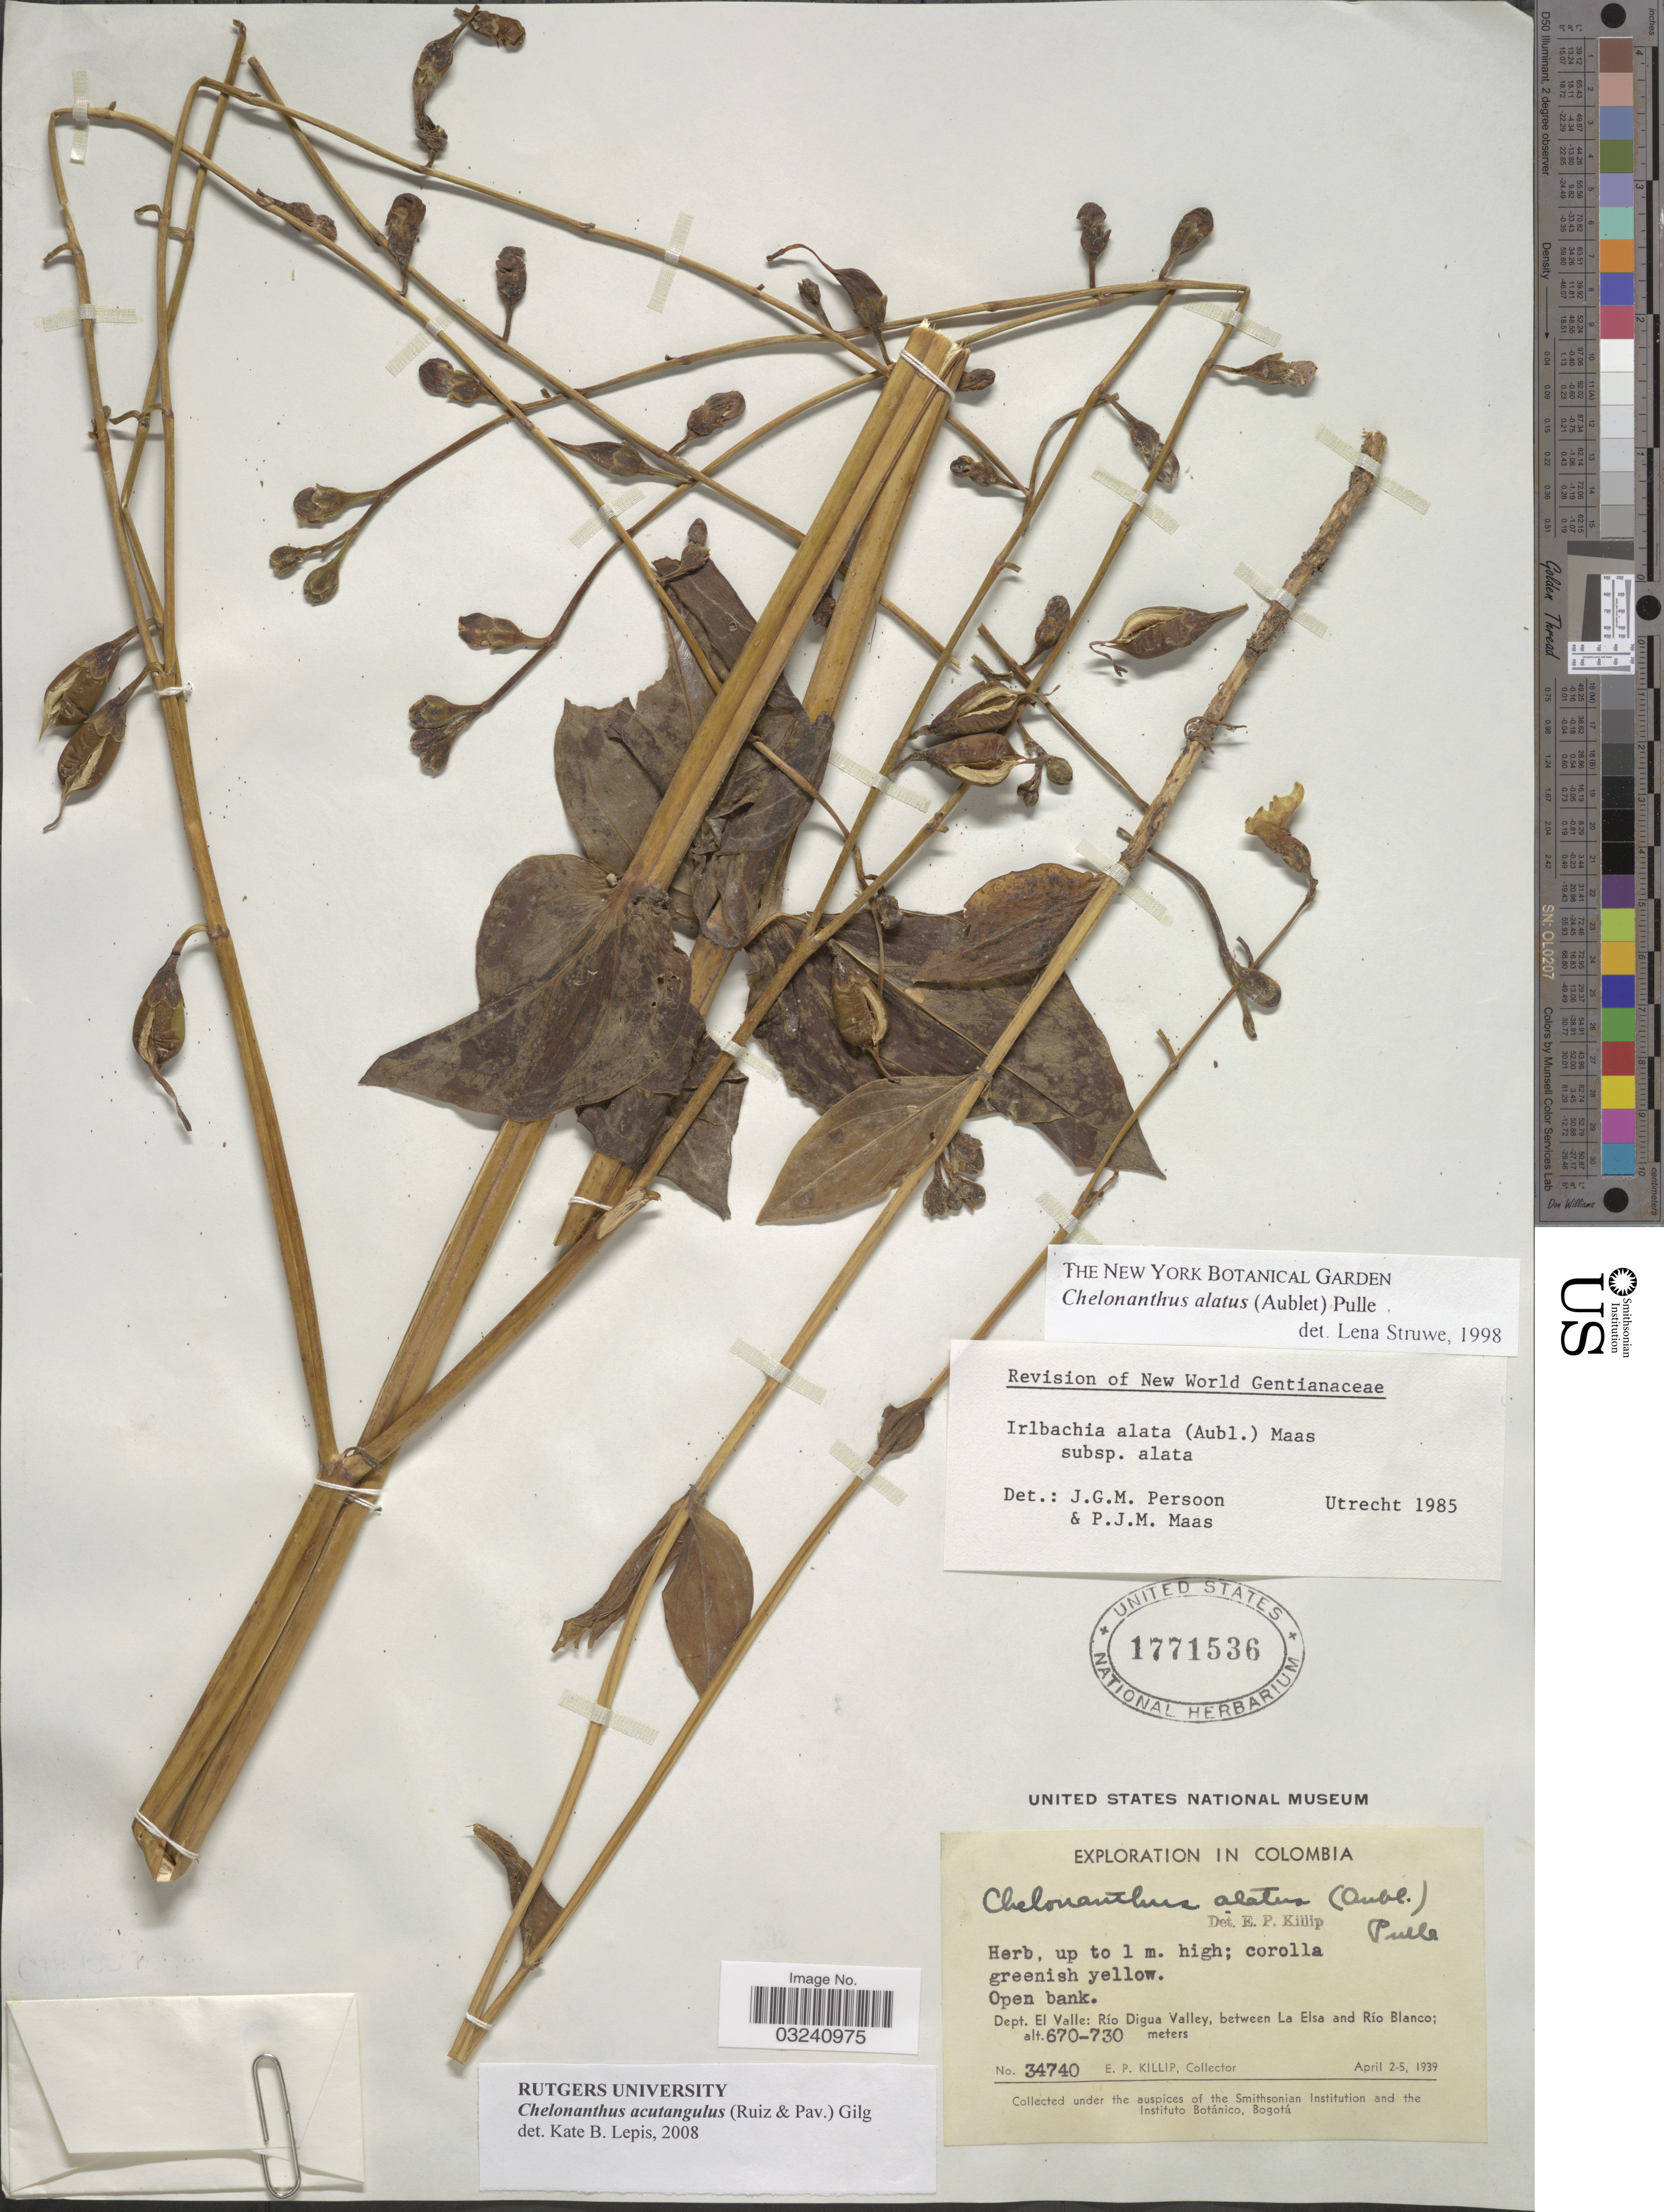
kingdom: Plantae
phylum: Tracheophyta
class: Magnoliopsida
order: Gentianales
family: Gentianaceae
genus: Chelonanthus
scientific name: Chelonanthus acutangulus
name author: (Ruiz & Pav.) Gilg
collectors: E. P. Killip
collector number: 34740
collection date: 1939-04-02/1939-04-05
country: Colombia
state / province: Valle del Cauca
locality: Dept. El Valle: Río Digua Valley, between La Elsa and Río Blanco.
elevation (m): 670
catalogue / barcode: US 1771536